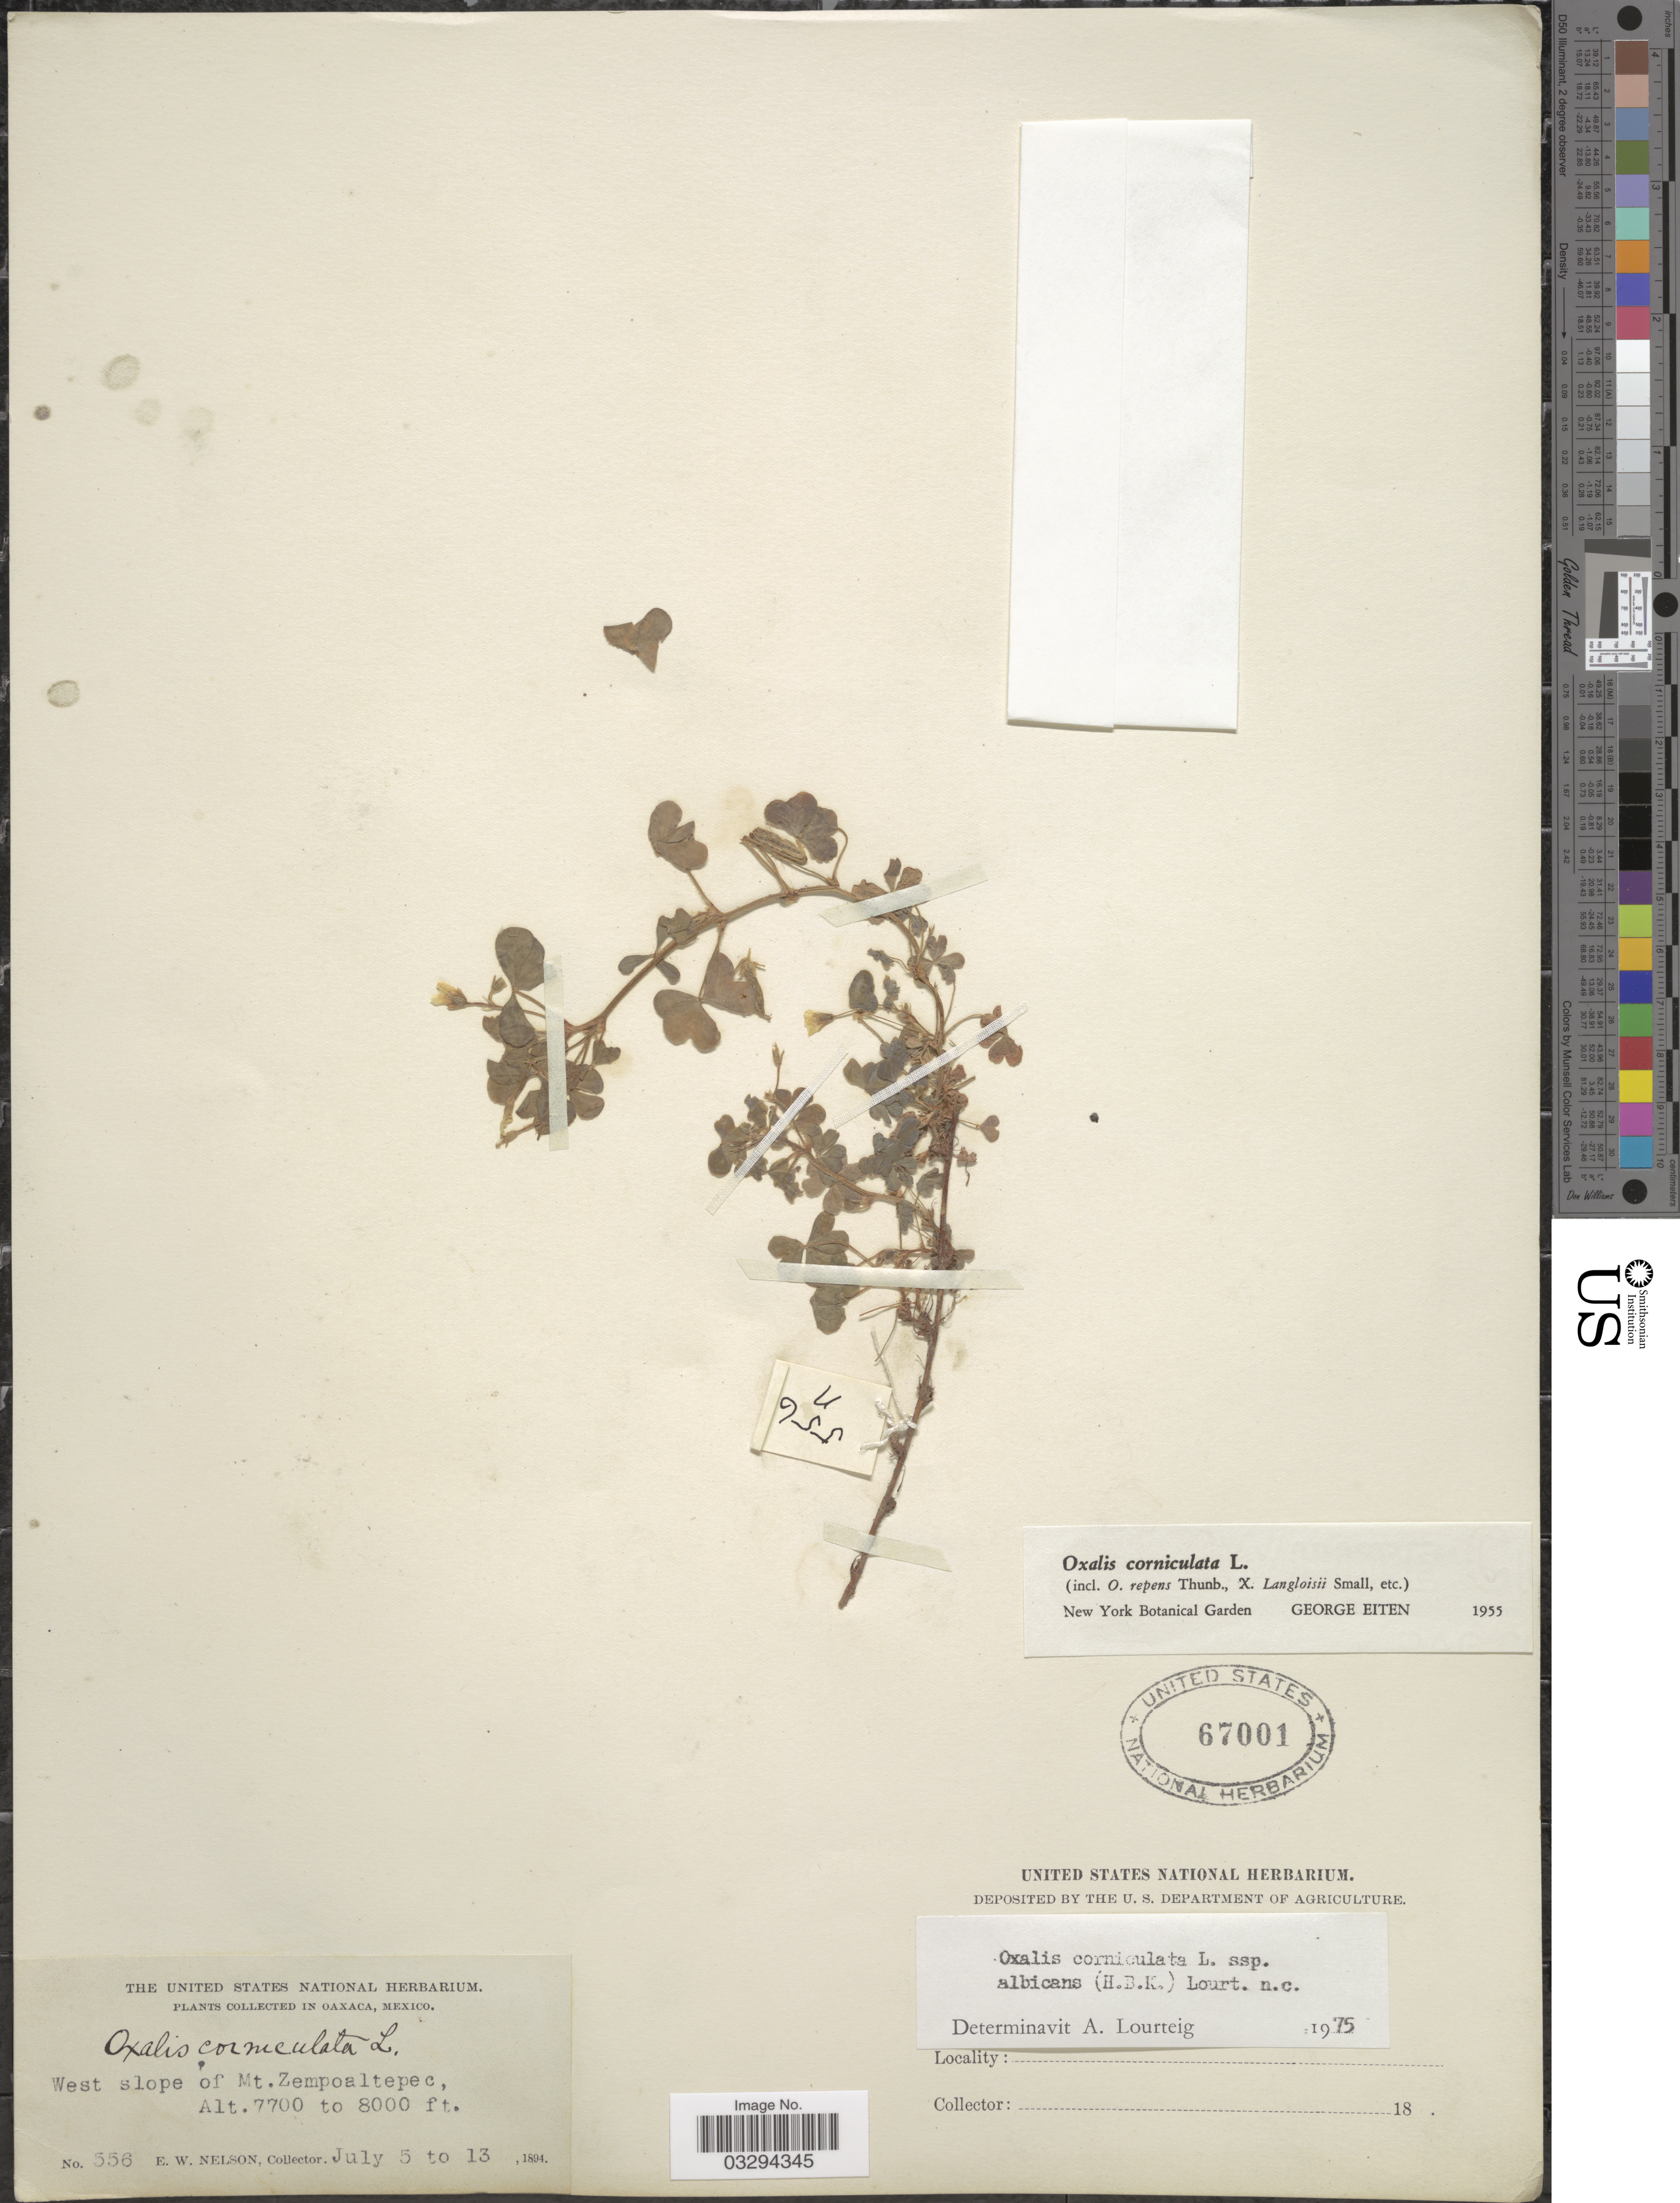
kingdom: Plantae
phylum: Tracheophyta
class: Magnoliopsida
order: Oxalidales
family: Oxalidaceae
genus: Oxalis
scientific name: Oxalis corniculata subsp. albicans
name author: (Kunth) Lourteig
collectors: E. W. Nelson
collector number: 556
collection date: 1894-07-05/1894-07-13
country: Mexico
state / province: Oaxaca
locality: West slope of Mt. Zempoaltepec.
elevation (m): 2347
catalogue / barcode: US 67001